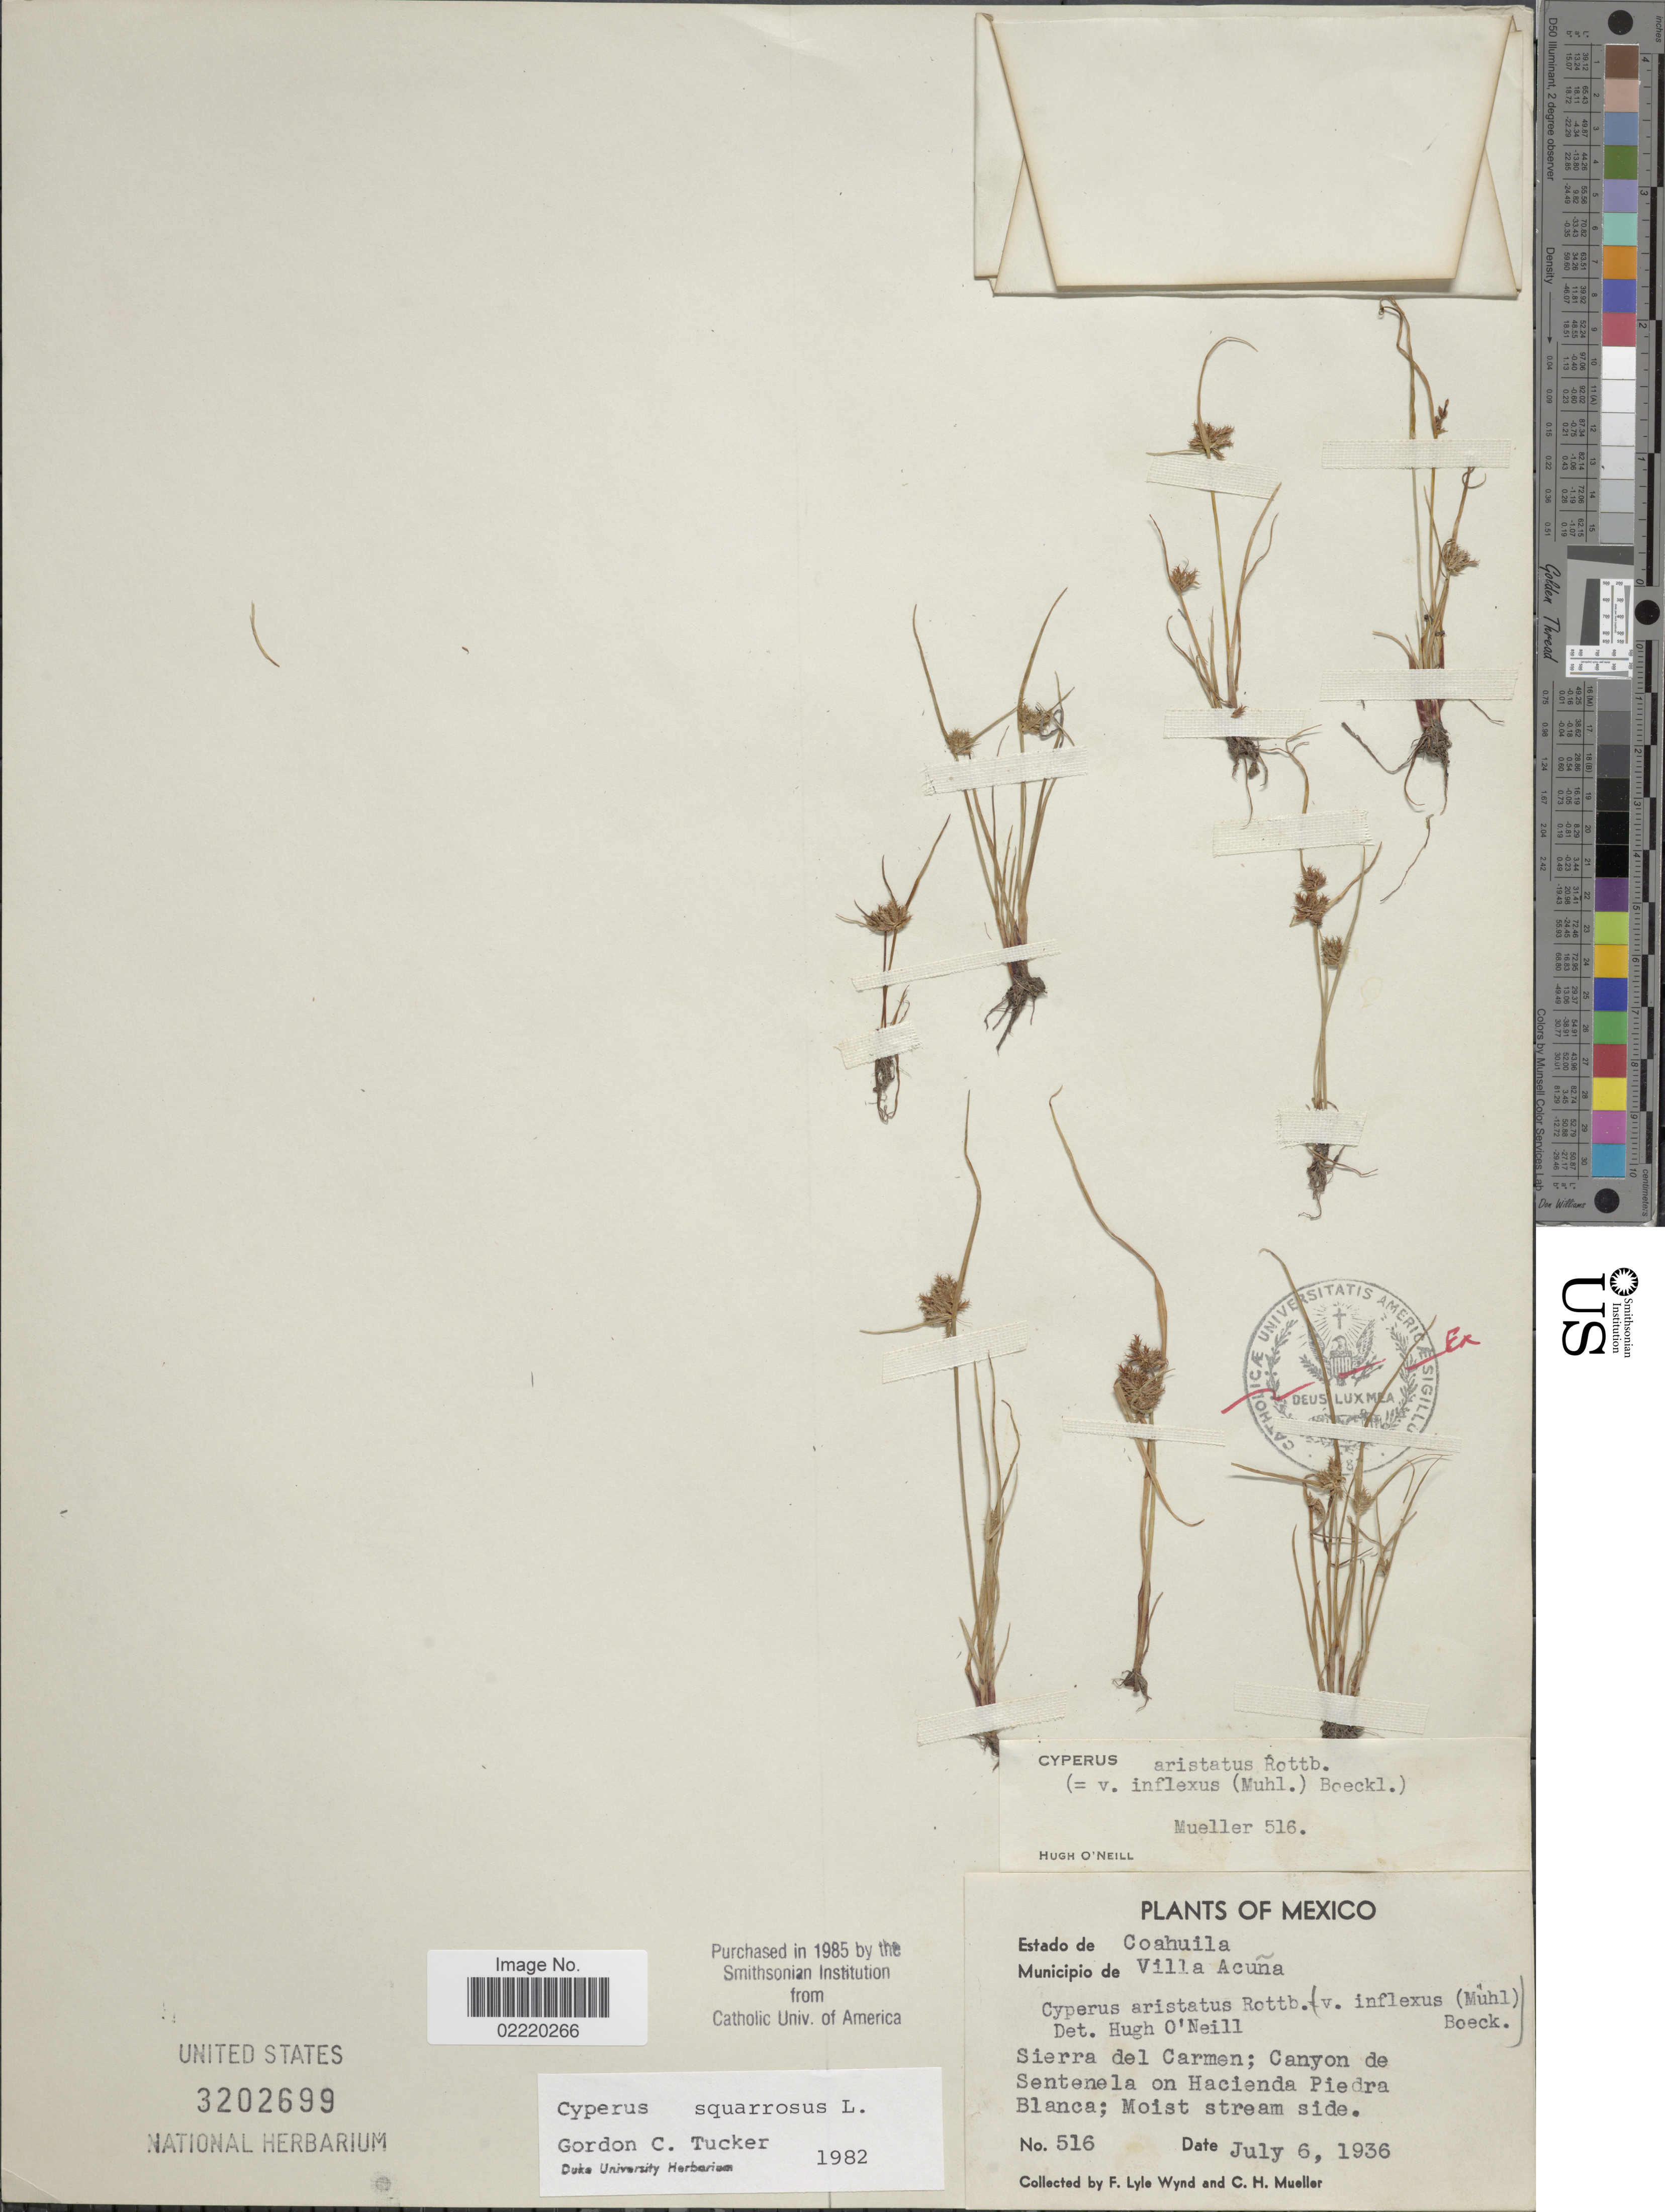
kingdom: Plantae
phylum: Tracheophyta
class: Liliopsida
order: Poales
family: Cyperaceae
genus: Cyperus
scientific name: Cyperus squarrosus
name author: L.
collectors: F. L. Wynd & C. H. Mueller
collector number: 516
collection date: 1936-07-06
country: Mexico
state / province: Coahuila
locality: Municipio de Villa Acuna, Sierra del Carmen; Canyon de Sentenela on Hacienda Piedra Blanca; moist stream side.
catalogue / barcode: US 3202699